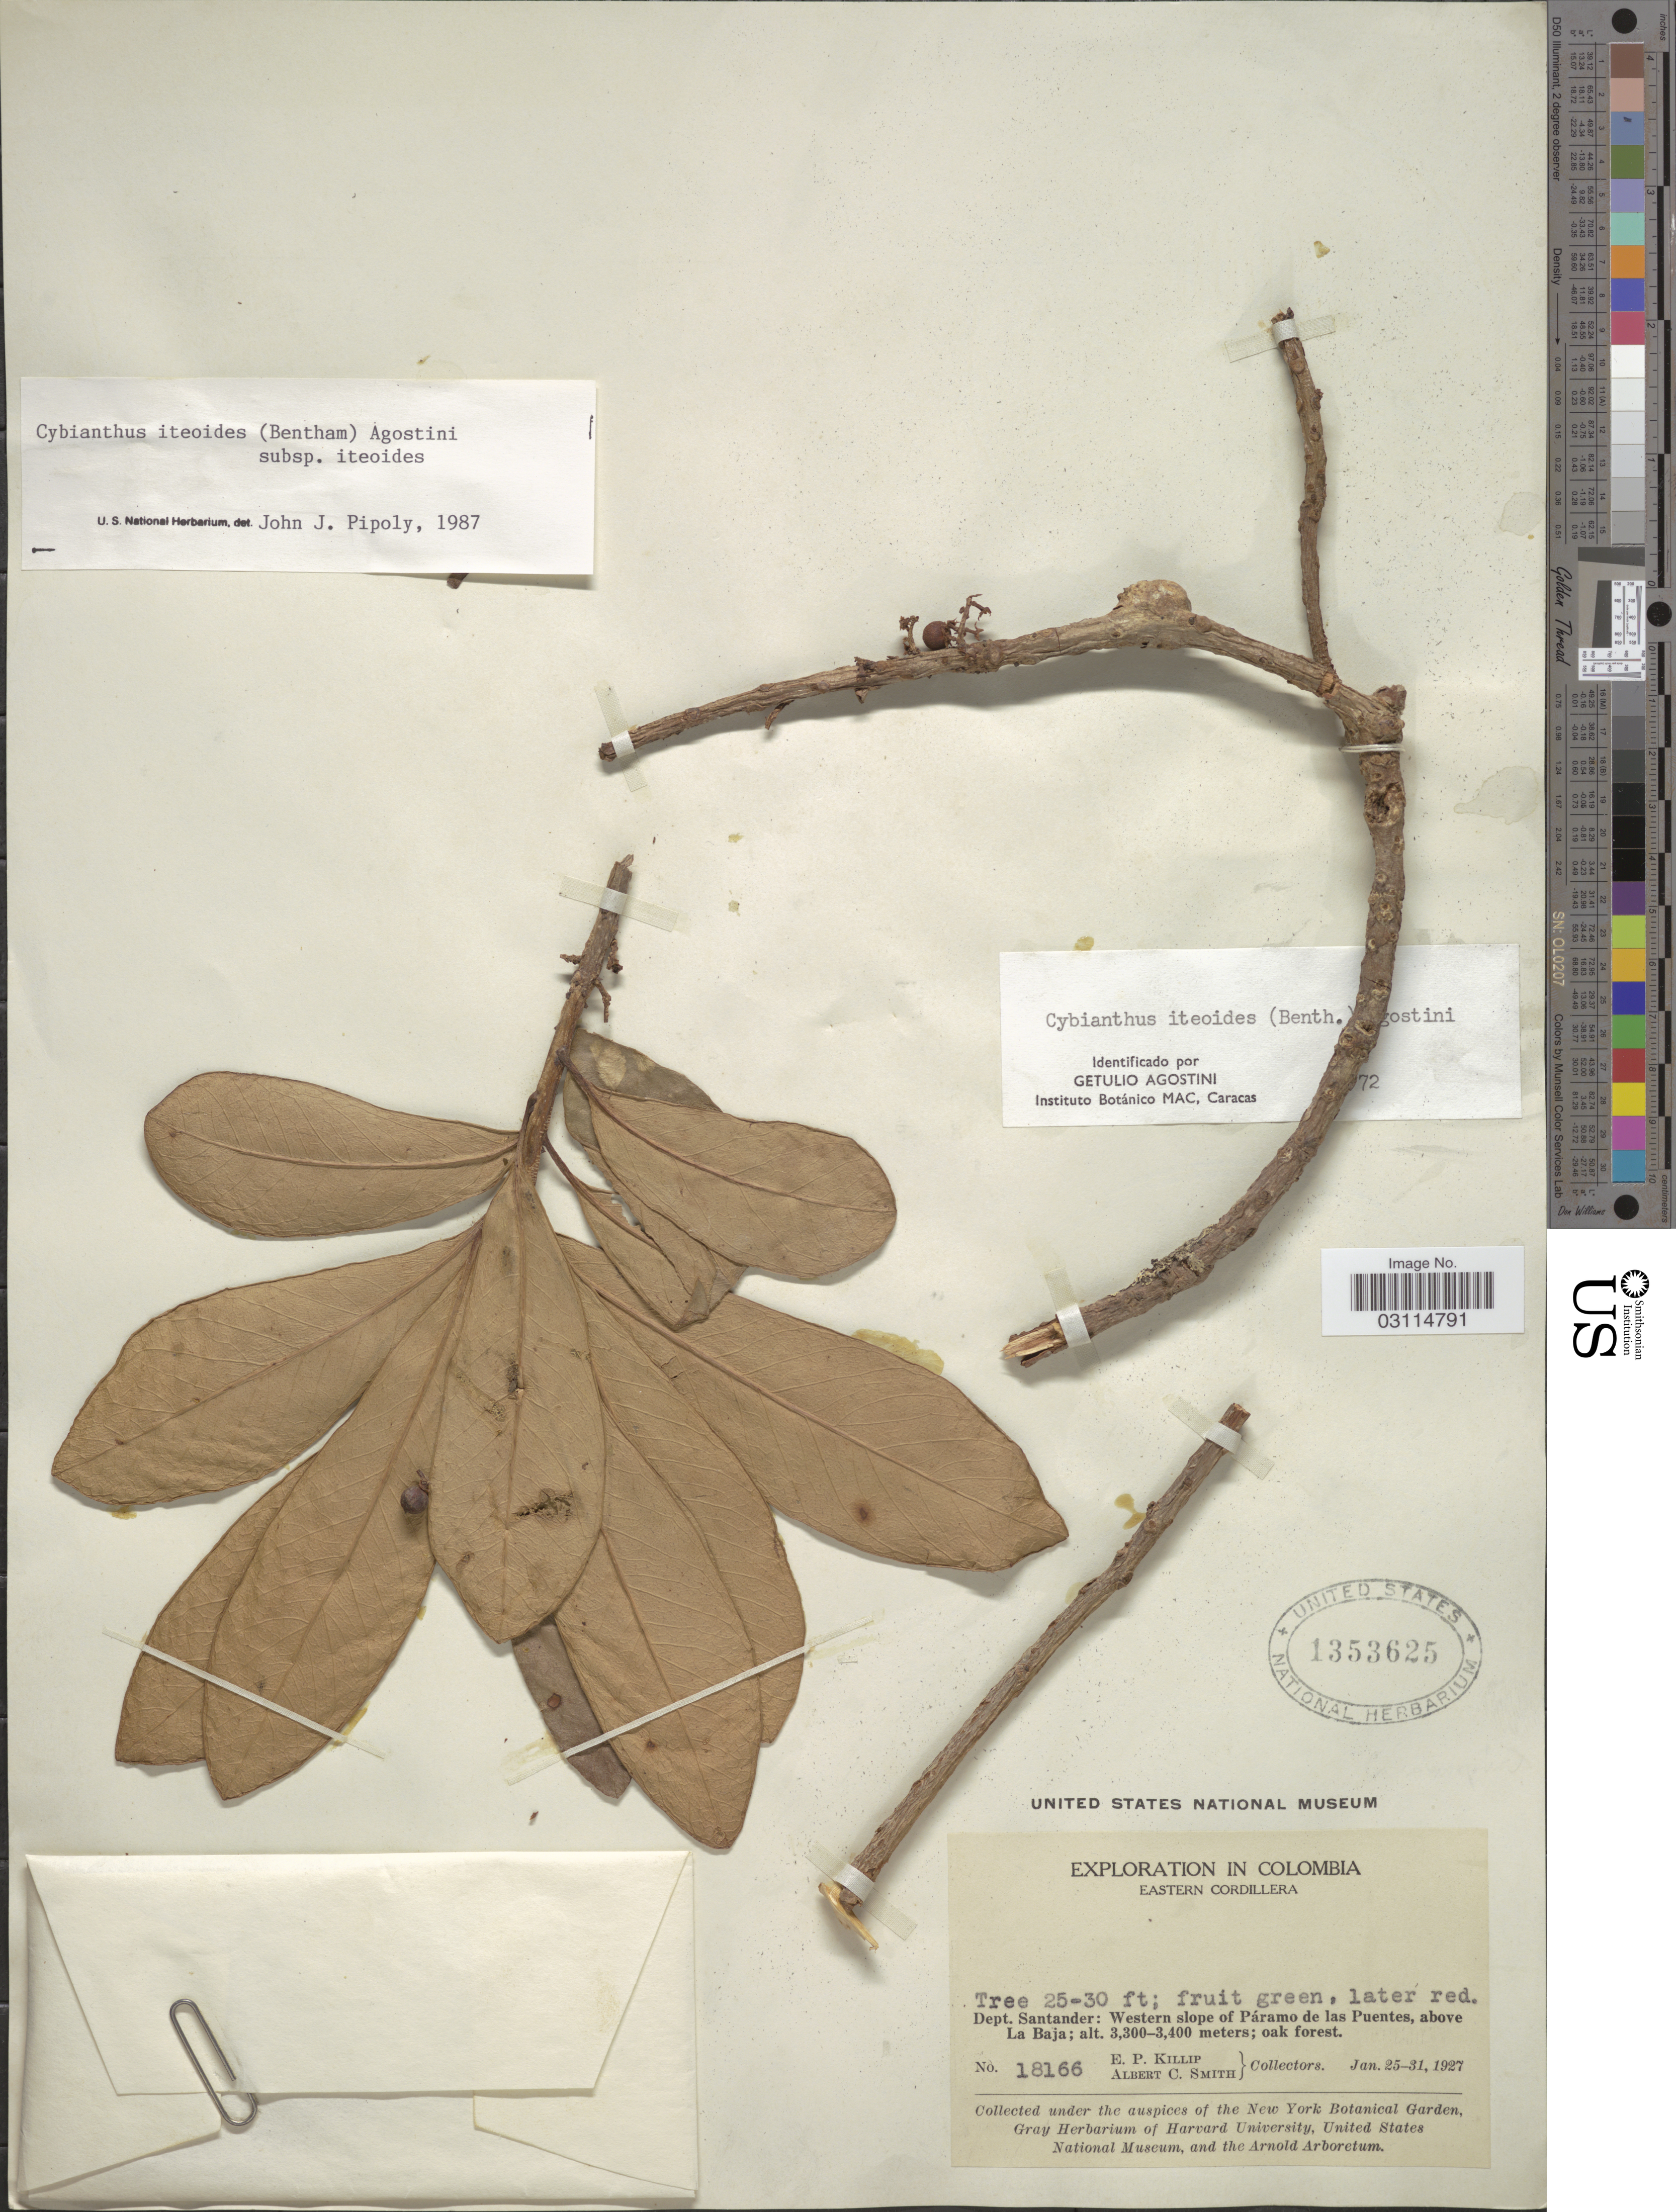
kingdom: Plantae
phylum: Tracheophyta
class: Magnoliopsida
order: Ericales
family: Primulaceae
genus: Cybianthus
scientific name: Cybianthus iteoides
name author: (Benth.) G. Agostini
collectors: E. P. Killip & A. C. Smith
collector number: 18166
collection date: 1927-01-25/1927-01-31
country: Colombia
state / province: Santander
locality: Eastern Cordillera. Dept. Santander: Western slope of Páramo de las Puentes, above La Baja.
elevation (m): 3300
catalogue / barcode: US 1353625